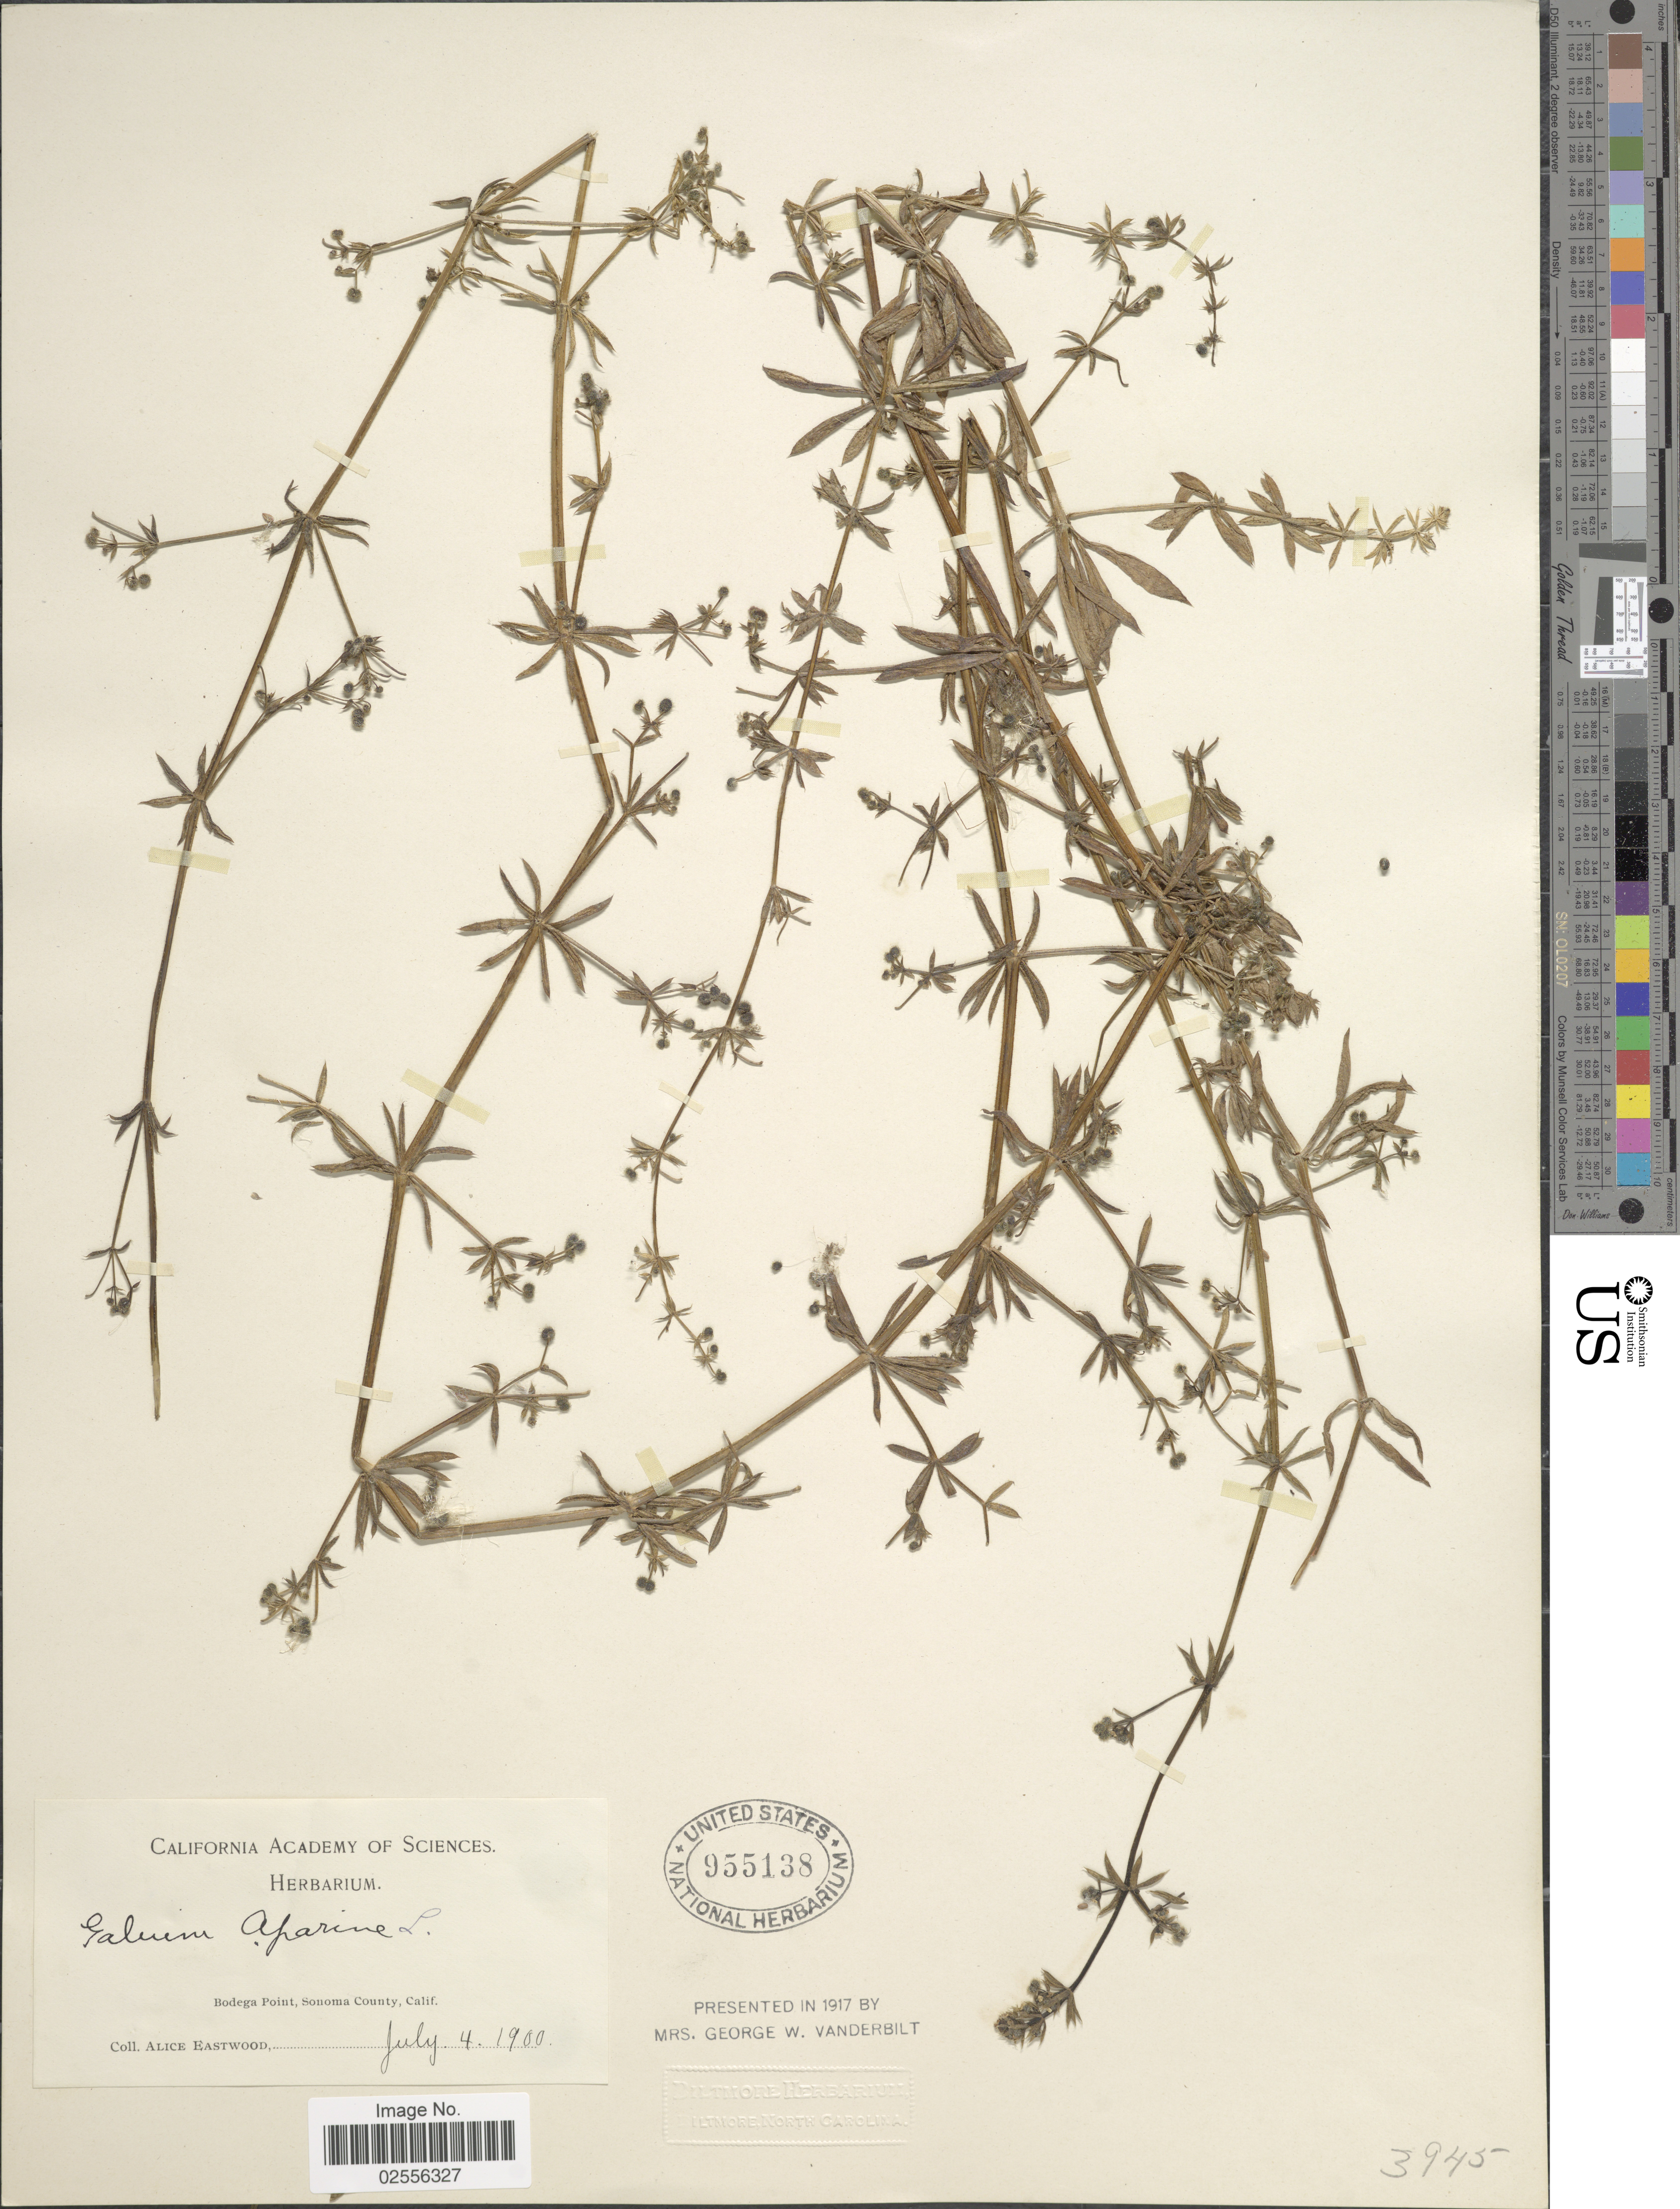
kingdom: Plantae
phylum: Tracheophyta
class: Magnoliopsida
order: Gentianales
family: Rubiaceae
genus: Galium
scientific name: Galium aparine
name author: L.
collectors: A. Eastwood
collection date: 1900-07-04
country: United States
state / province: California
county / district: Sonoma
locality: Bodega Point, Sonoma County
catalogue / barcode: US 955138